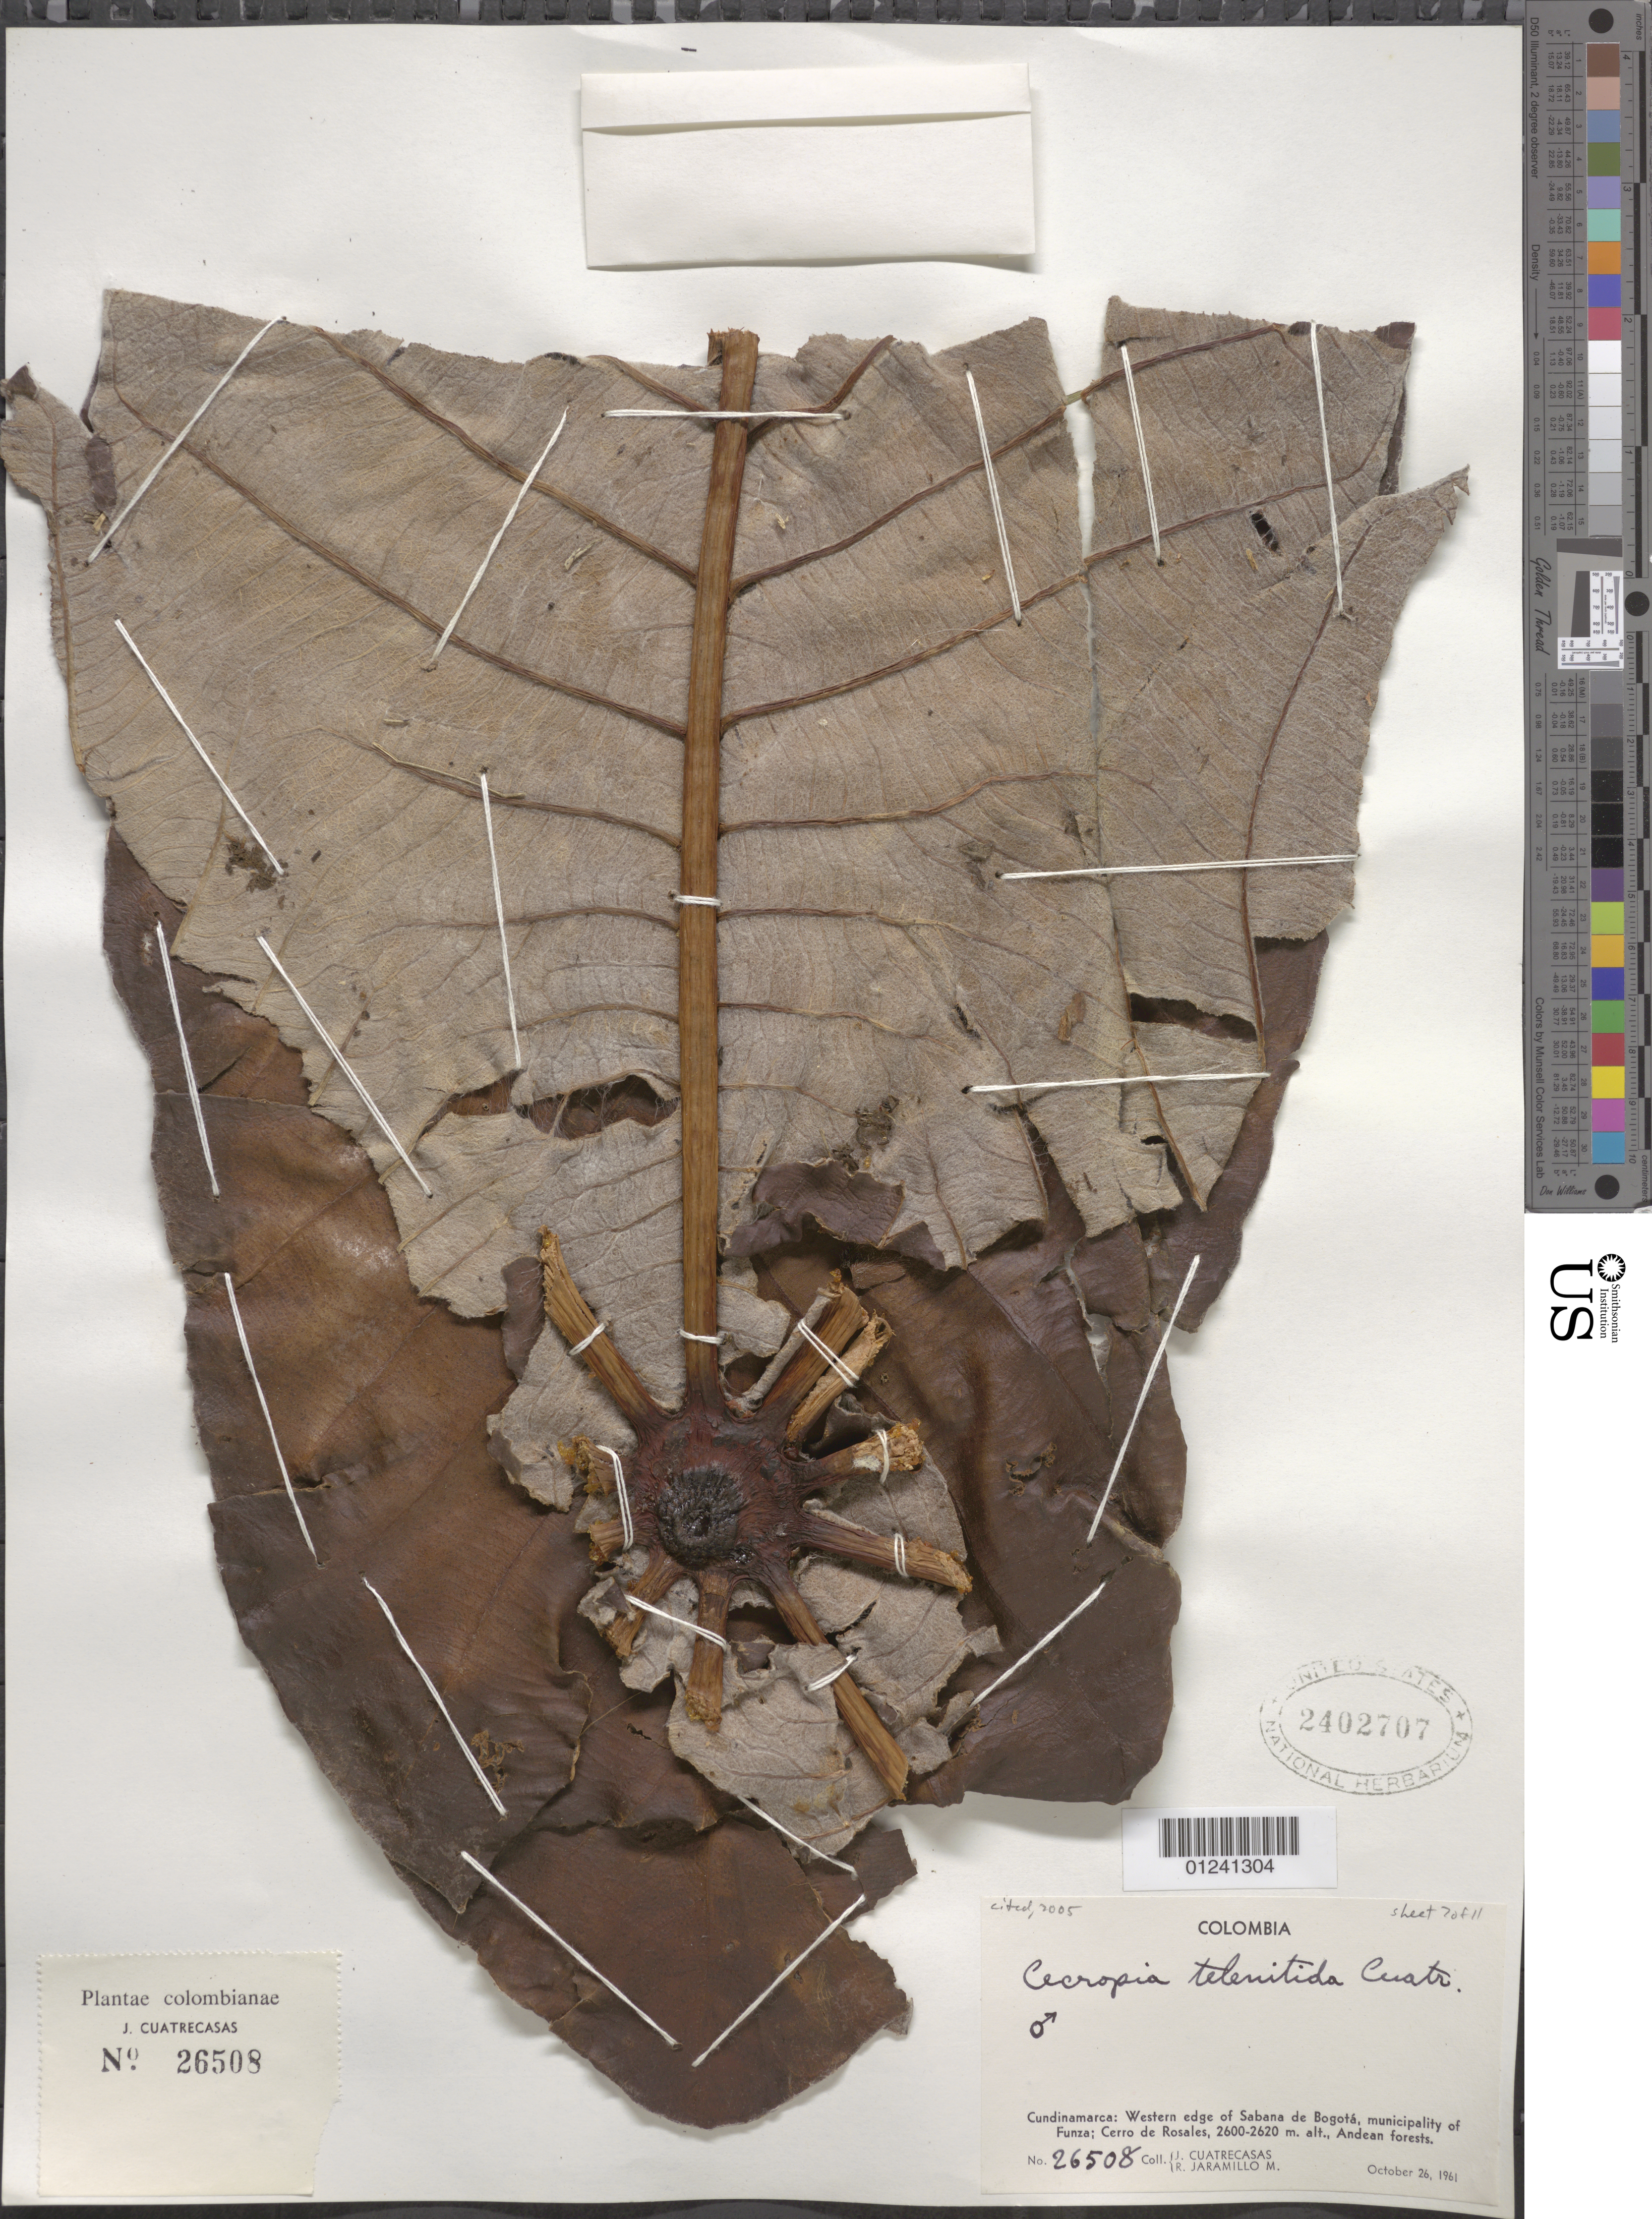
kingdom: Plantae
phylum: Tracheophyta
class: Magnoliopsida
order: Rosales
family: Urticaceae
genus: Cecropia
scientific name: Cecropia telenitida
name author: Cuatrec.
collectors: J. Cuatrecasas & R. Jaramillo M.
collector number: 26508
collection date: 1961-10-26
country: Colombia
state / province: Cundinamarca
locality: Western edge of Sabana de Bogota, municpality of Funza; Cerro de Rosales; Andean Forests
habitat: Andean forests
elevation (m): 2600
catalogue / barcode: US 2402707